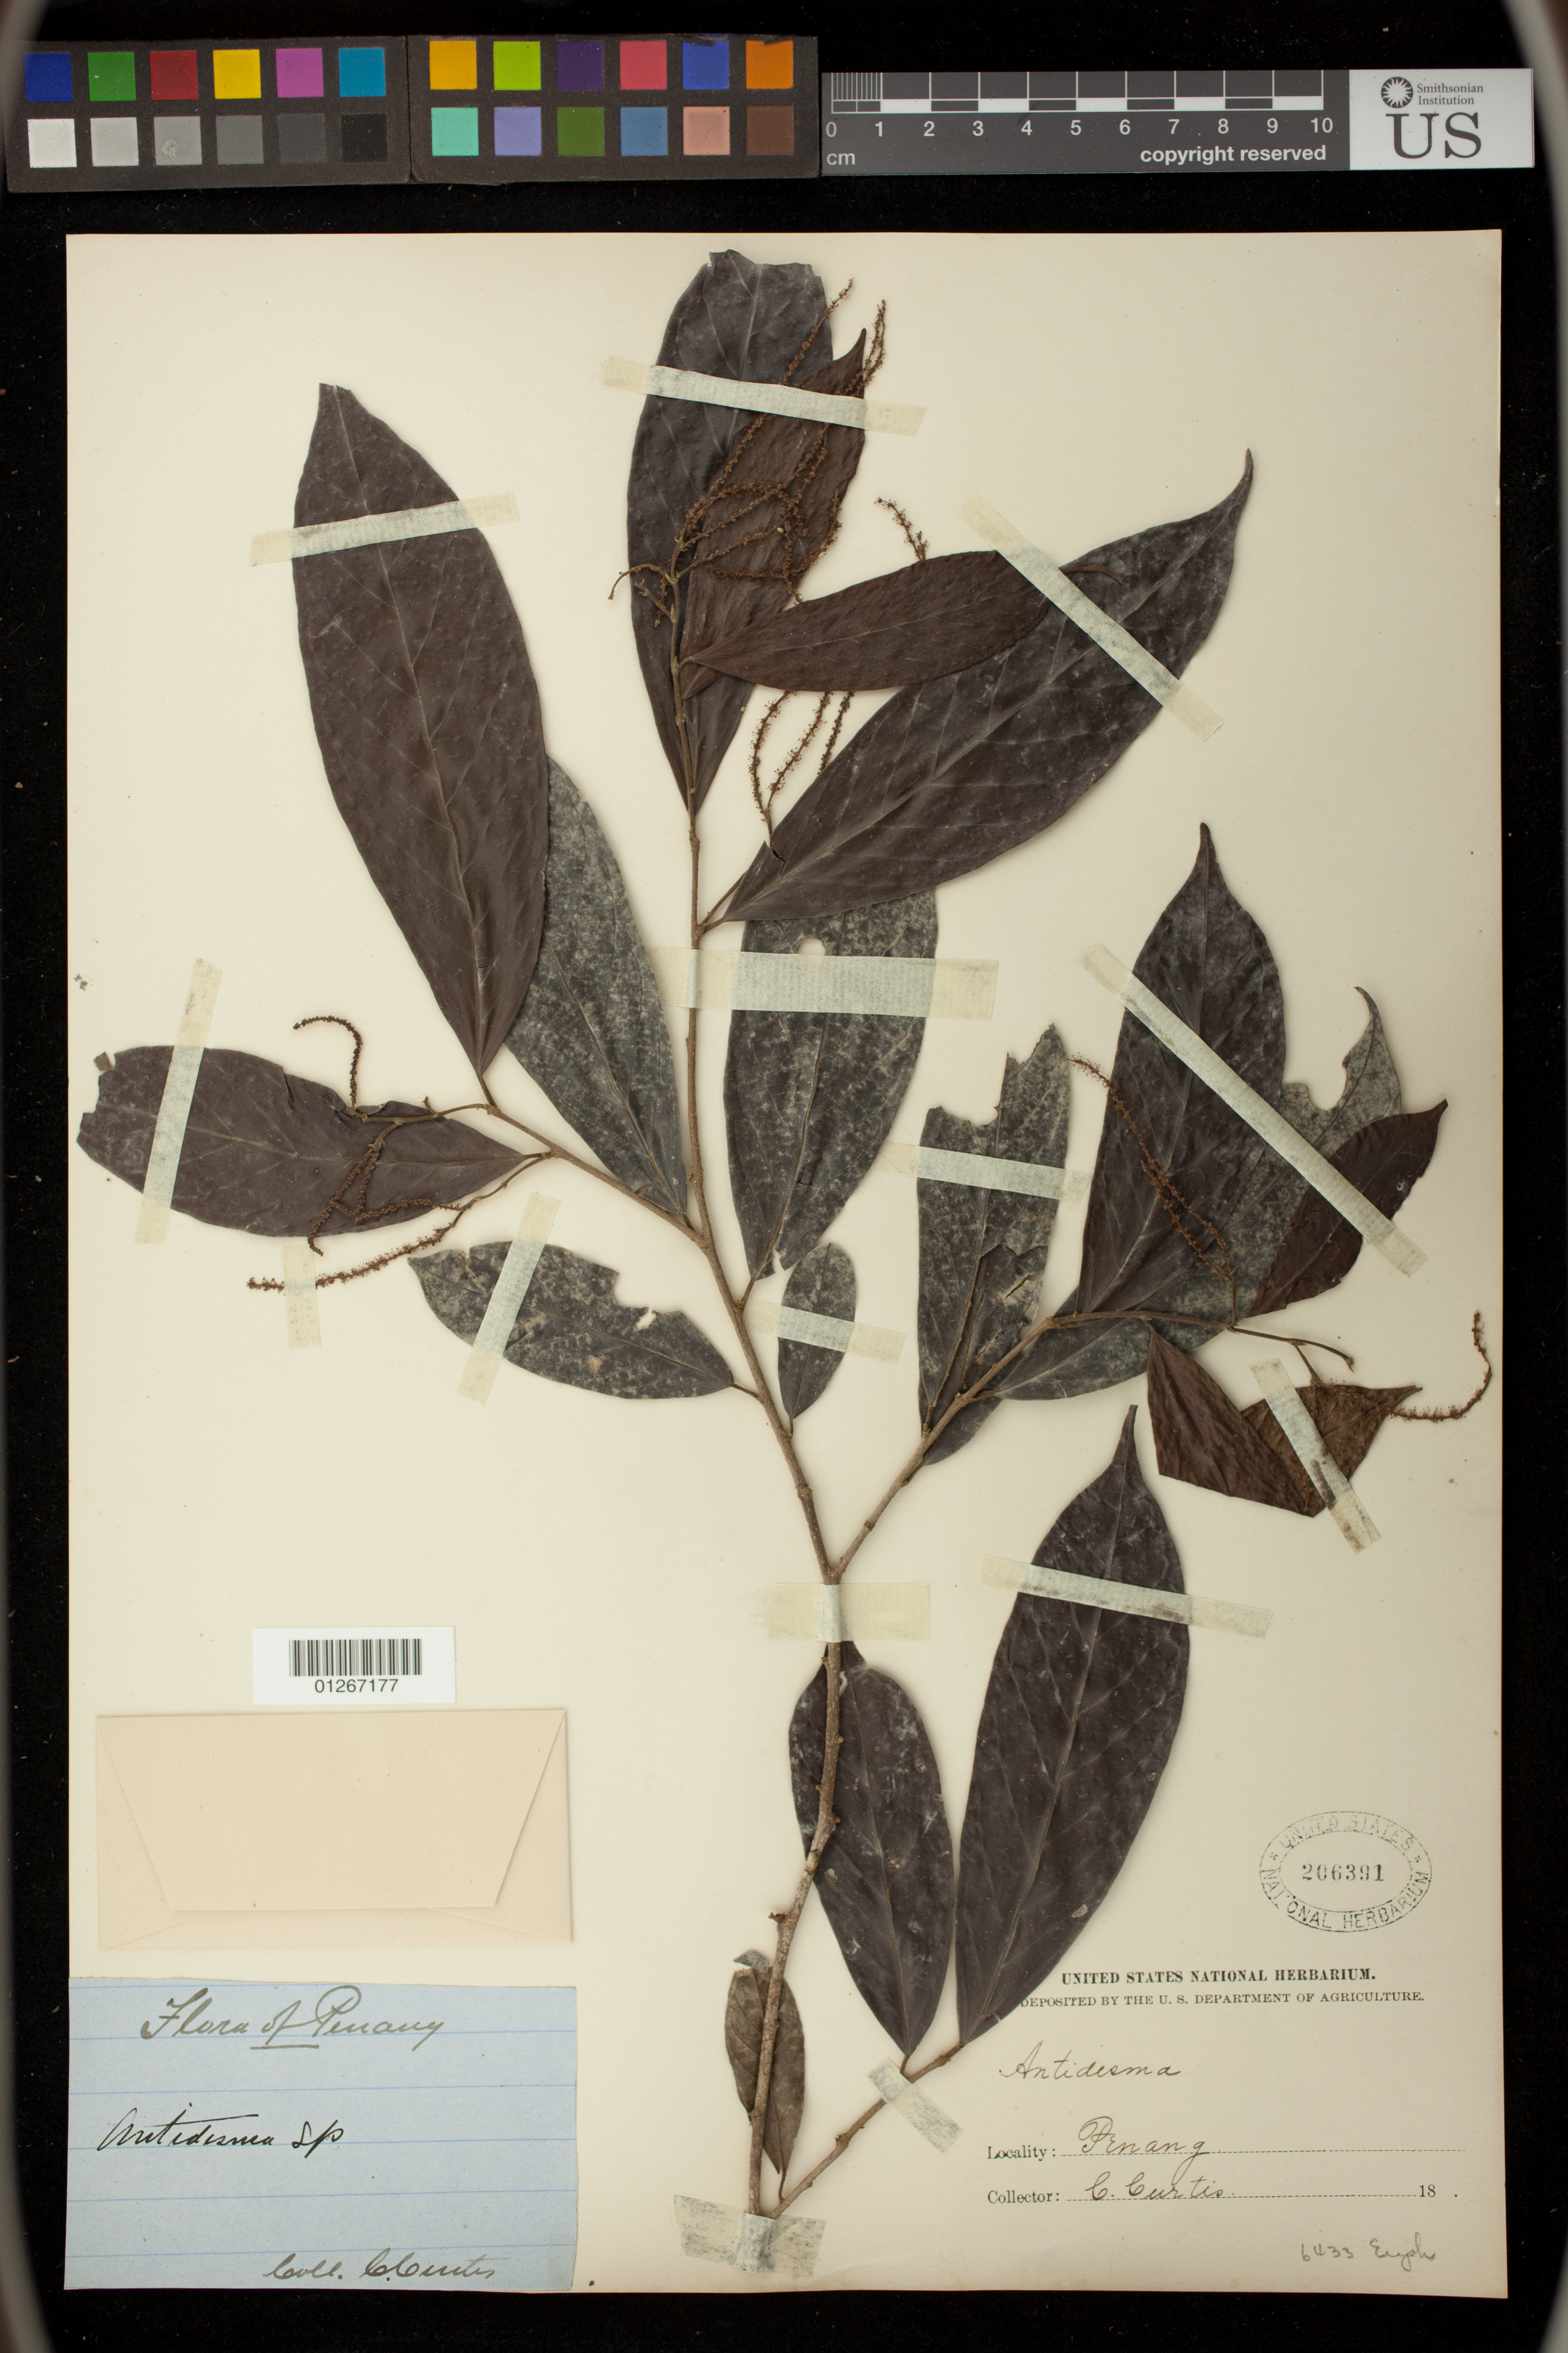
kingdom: Plantae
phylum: Tracheophyta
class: Magnoliopsida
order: Malpighiales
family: Phyllanthaceae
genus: Antidesma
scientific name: Antidesma sp.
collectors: C. Curtis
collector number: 6433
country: Malaysia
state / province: Pinang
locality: Penang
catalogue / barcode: US 206391